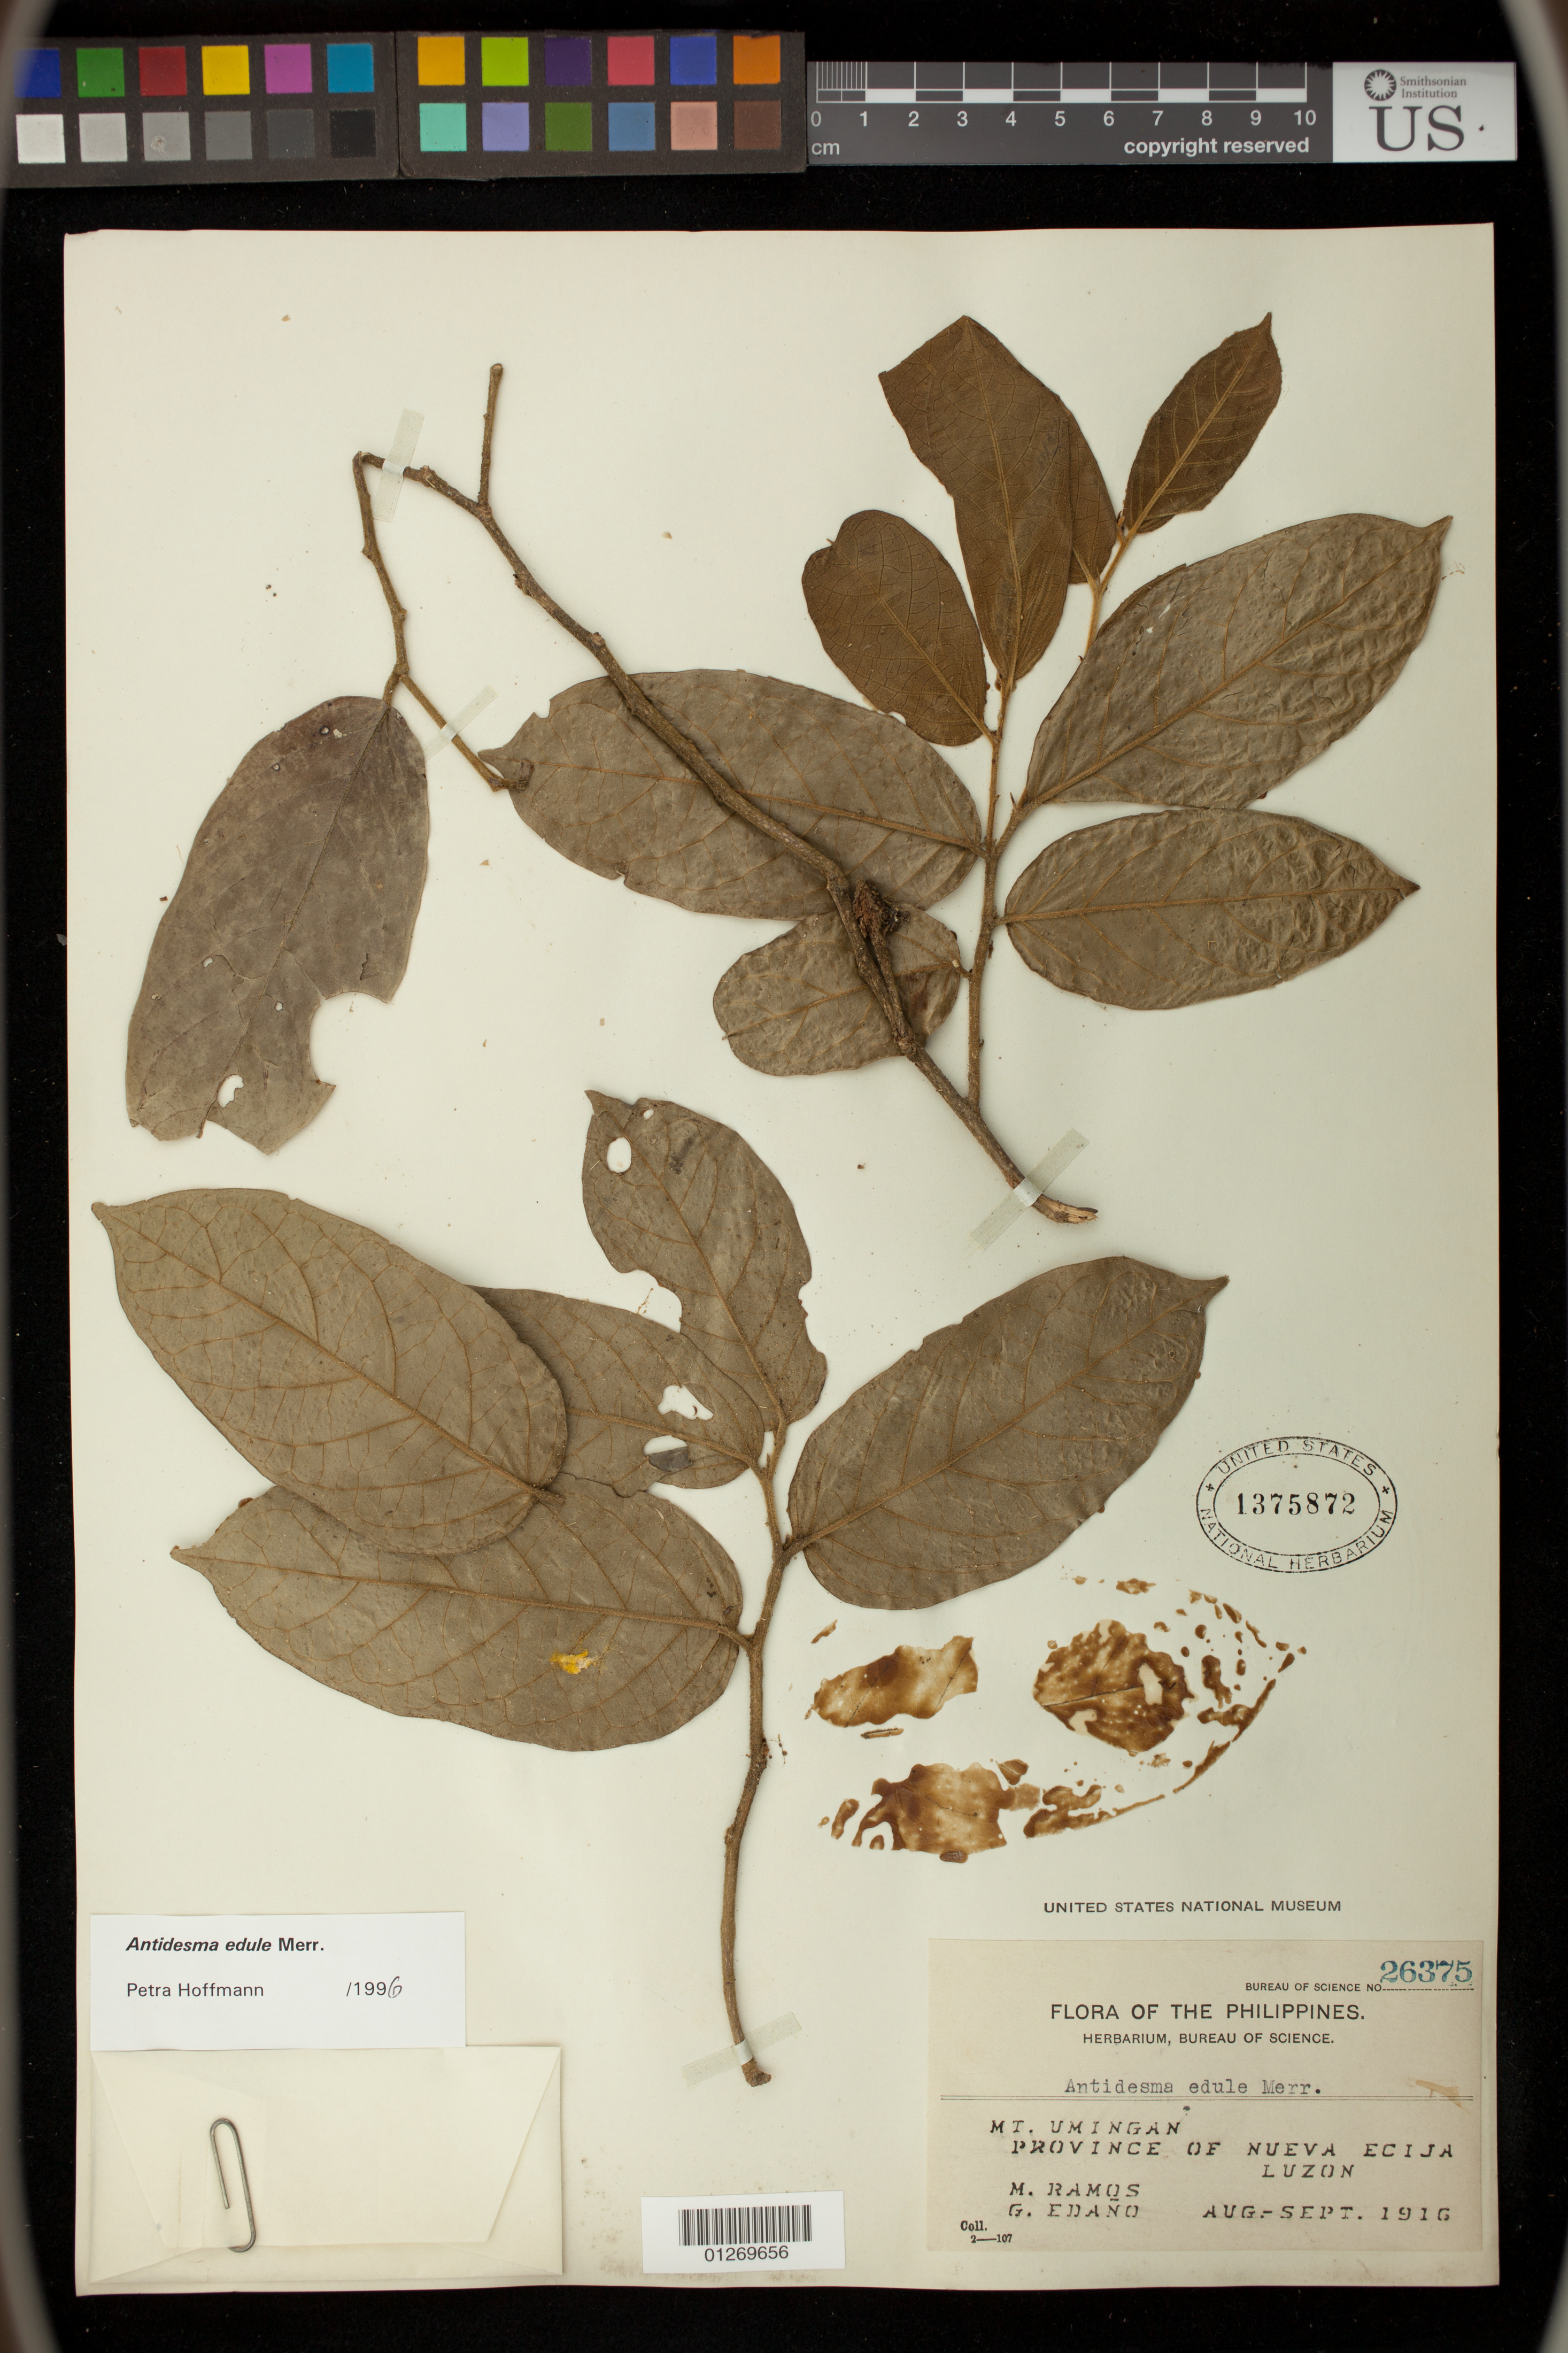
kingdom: Plantae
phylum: Tracheophyta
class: Magnoliopsida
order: Malpighiales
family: Phyllanthaceae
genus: Antidesma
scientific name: Antidesma edule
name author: Merr.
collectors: M. Ramos & G. Edaño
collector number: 2-107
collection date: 1916-08/1916-09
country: Philippines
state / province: Central Luzon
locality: Mt. Umingan, Province of Nueva Ecija, Luzon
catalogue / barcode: US 1375872